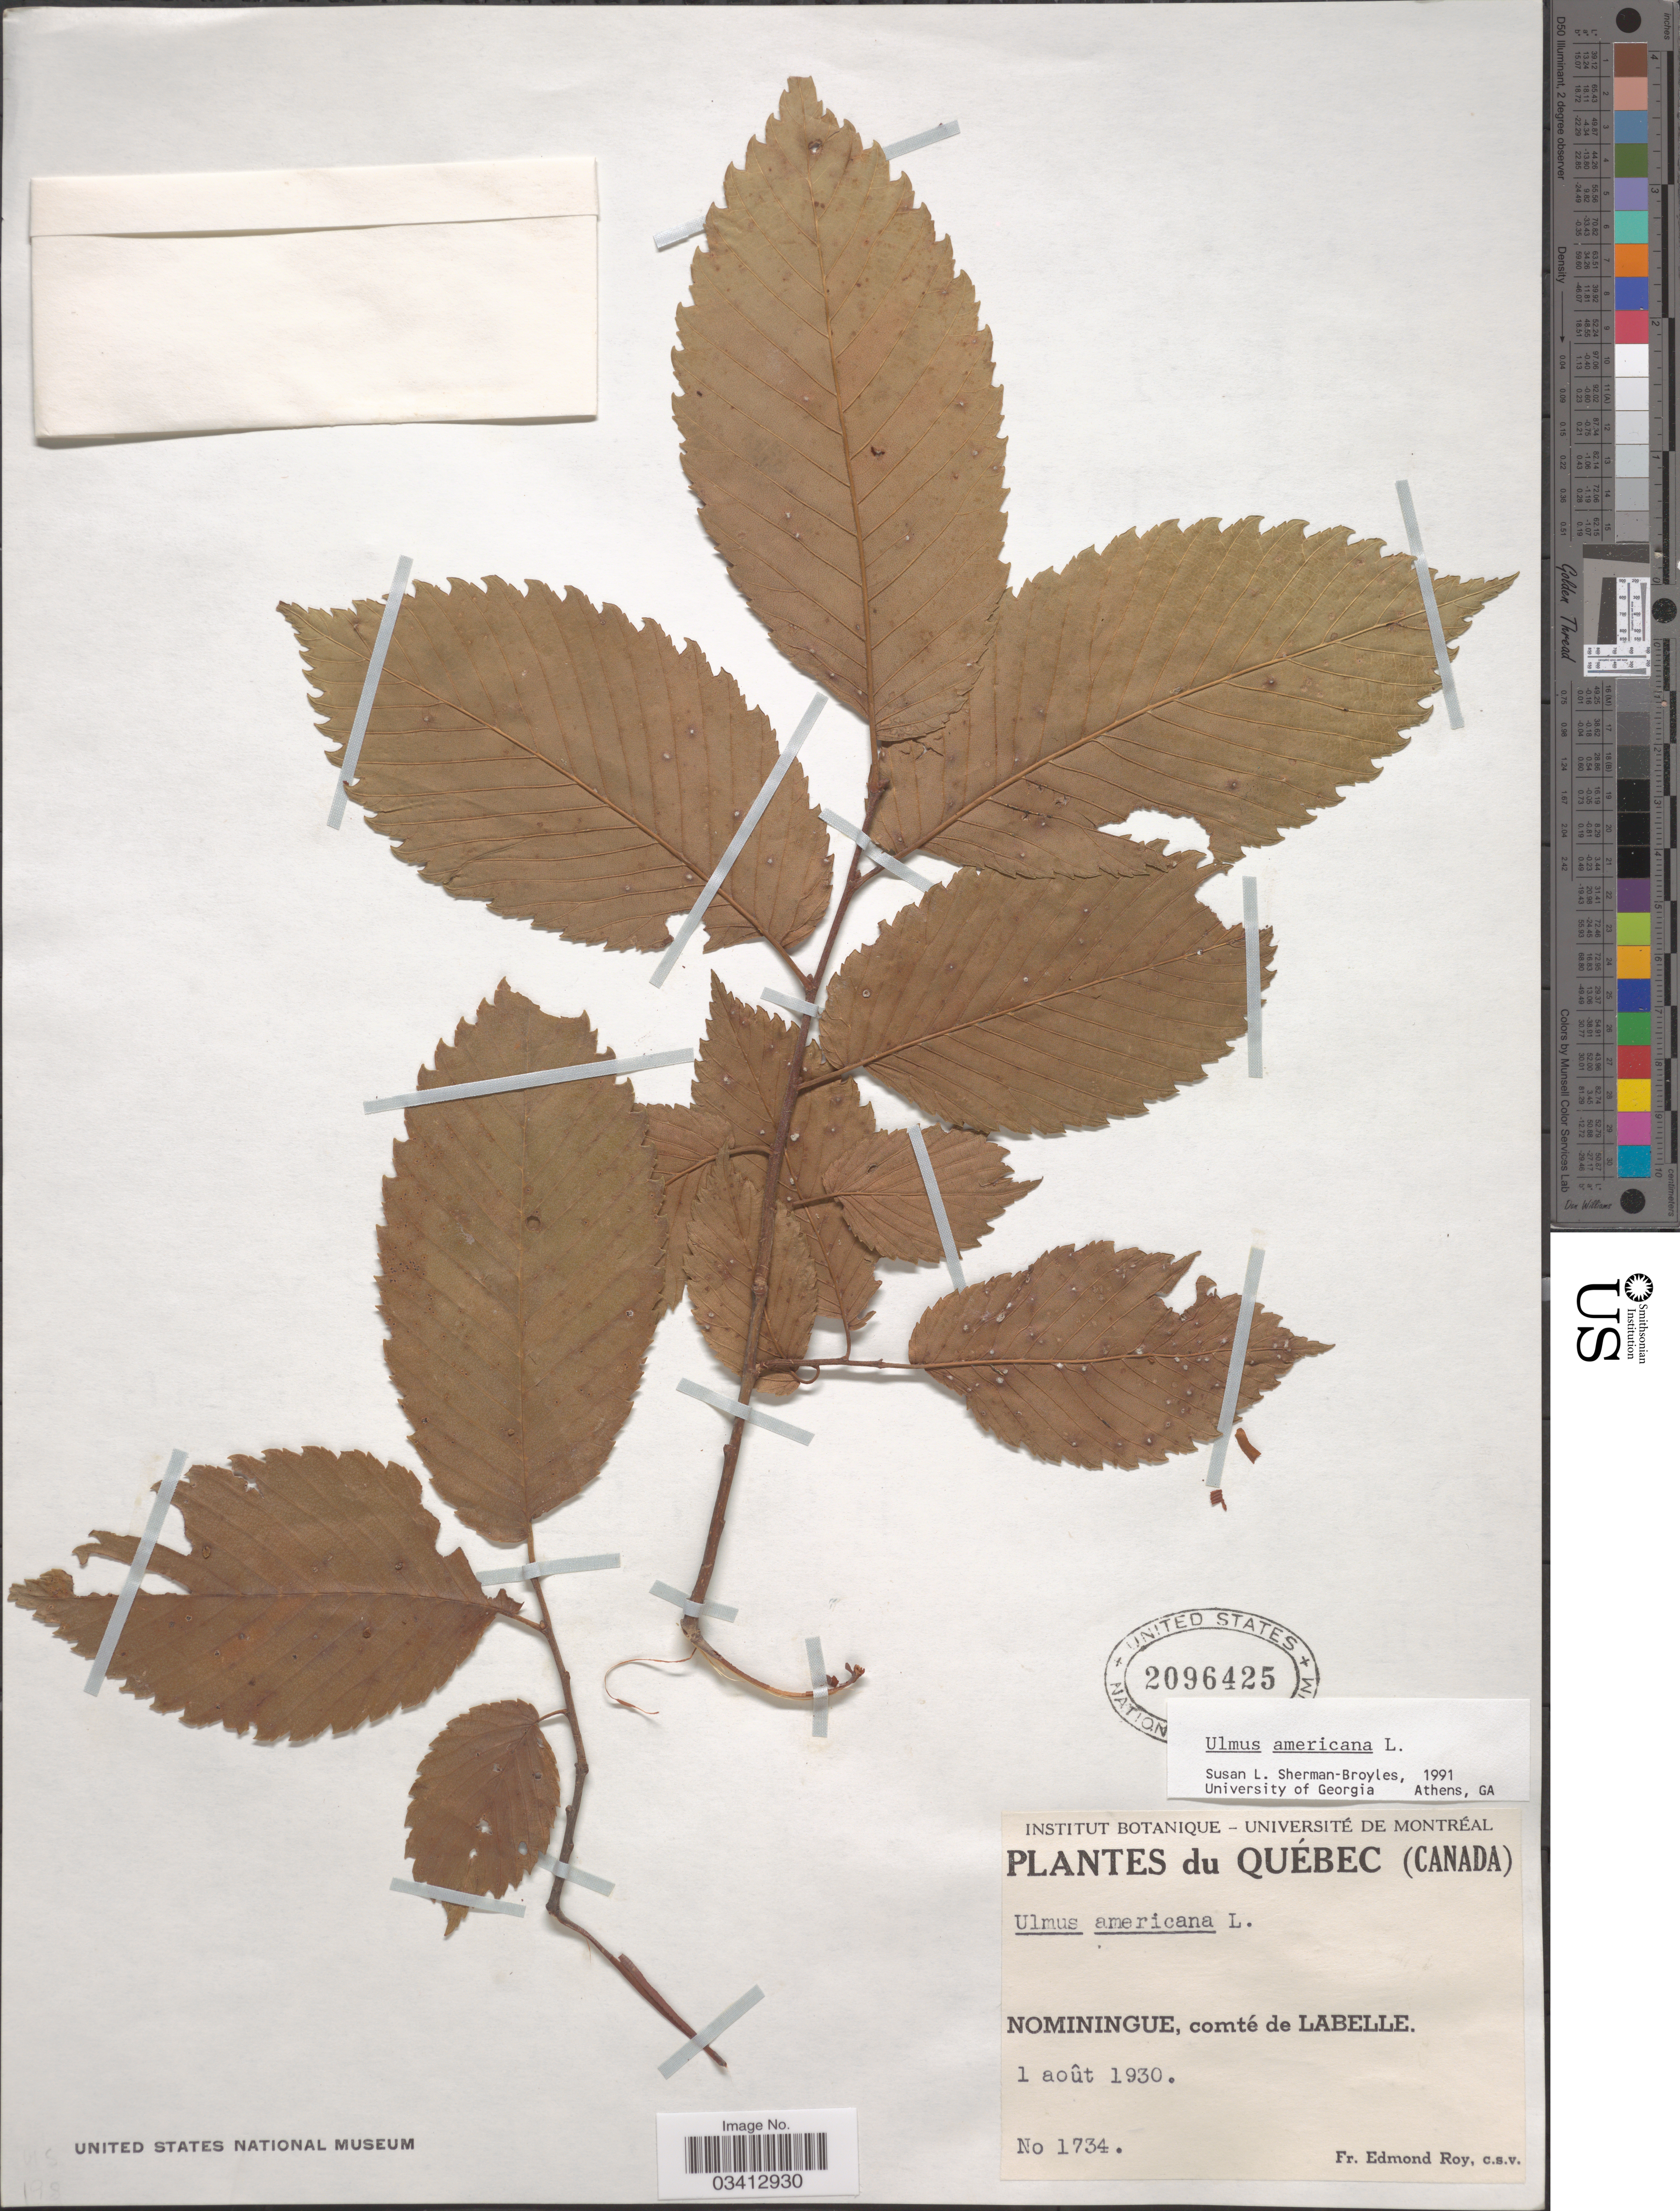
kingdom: Plantae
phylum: Tracheophyta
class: Magnoliopsida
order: Rosales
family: Ulmaceae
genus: Ulmus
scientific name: Ulmus americana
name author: L.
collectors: E. Roy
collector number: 1734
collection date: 1930-08-01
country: Canada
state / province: Quebec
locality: Nominingue, comté de Labelle.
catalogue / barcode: US 2096425